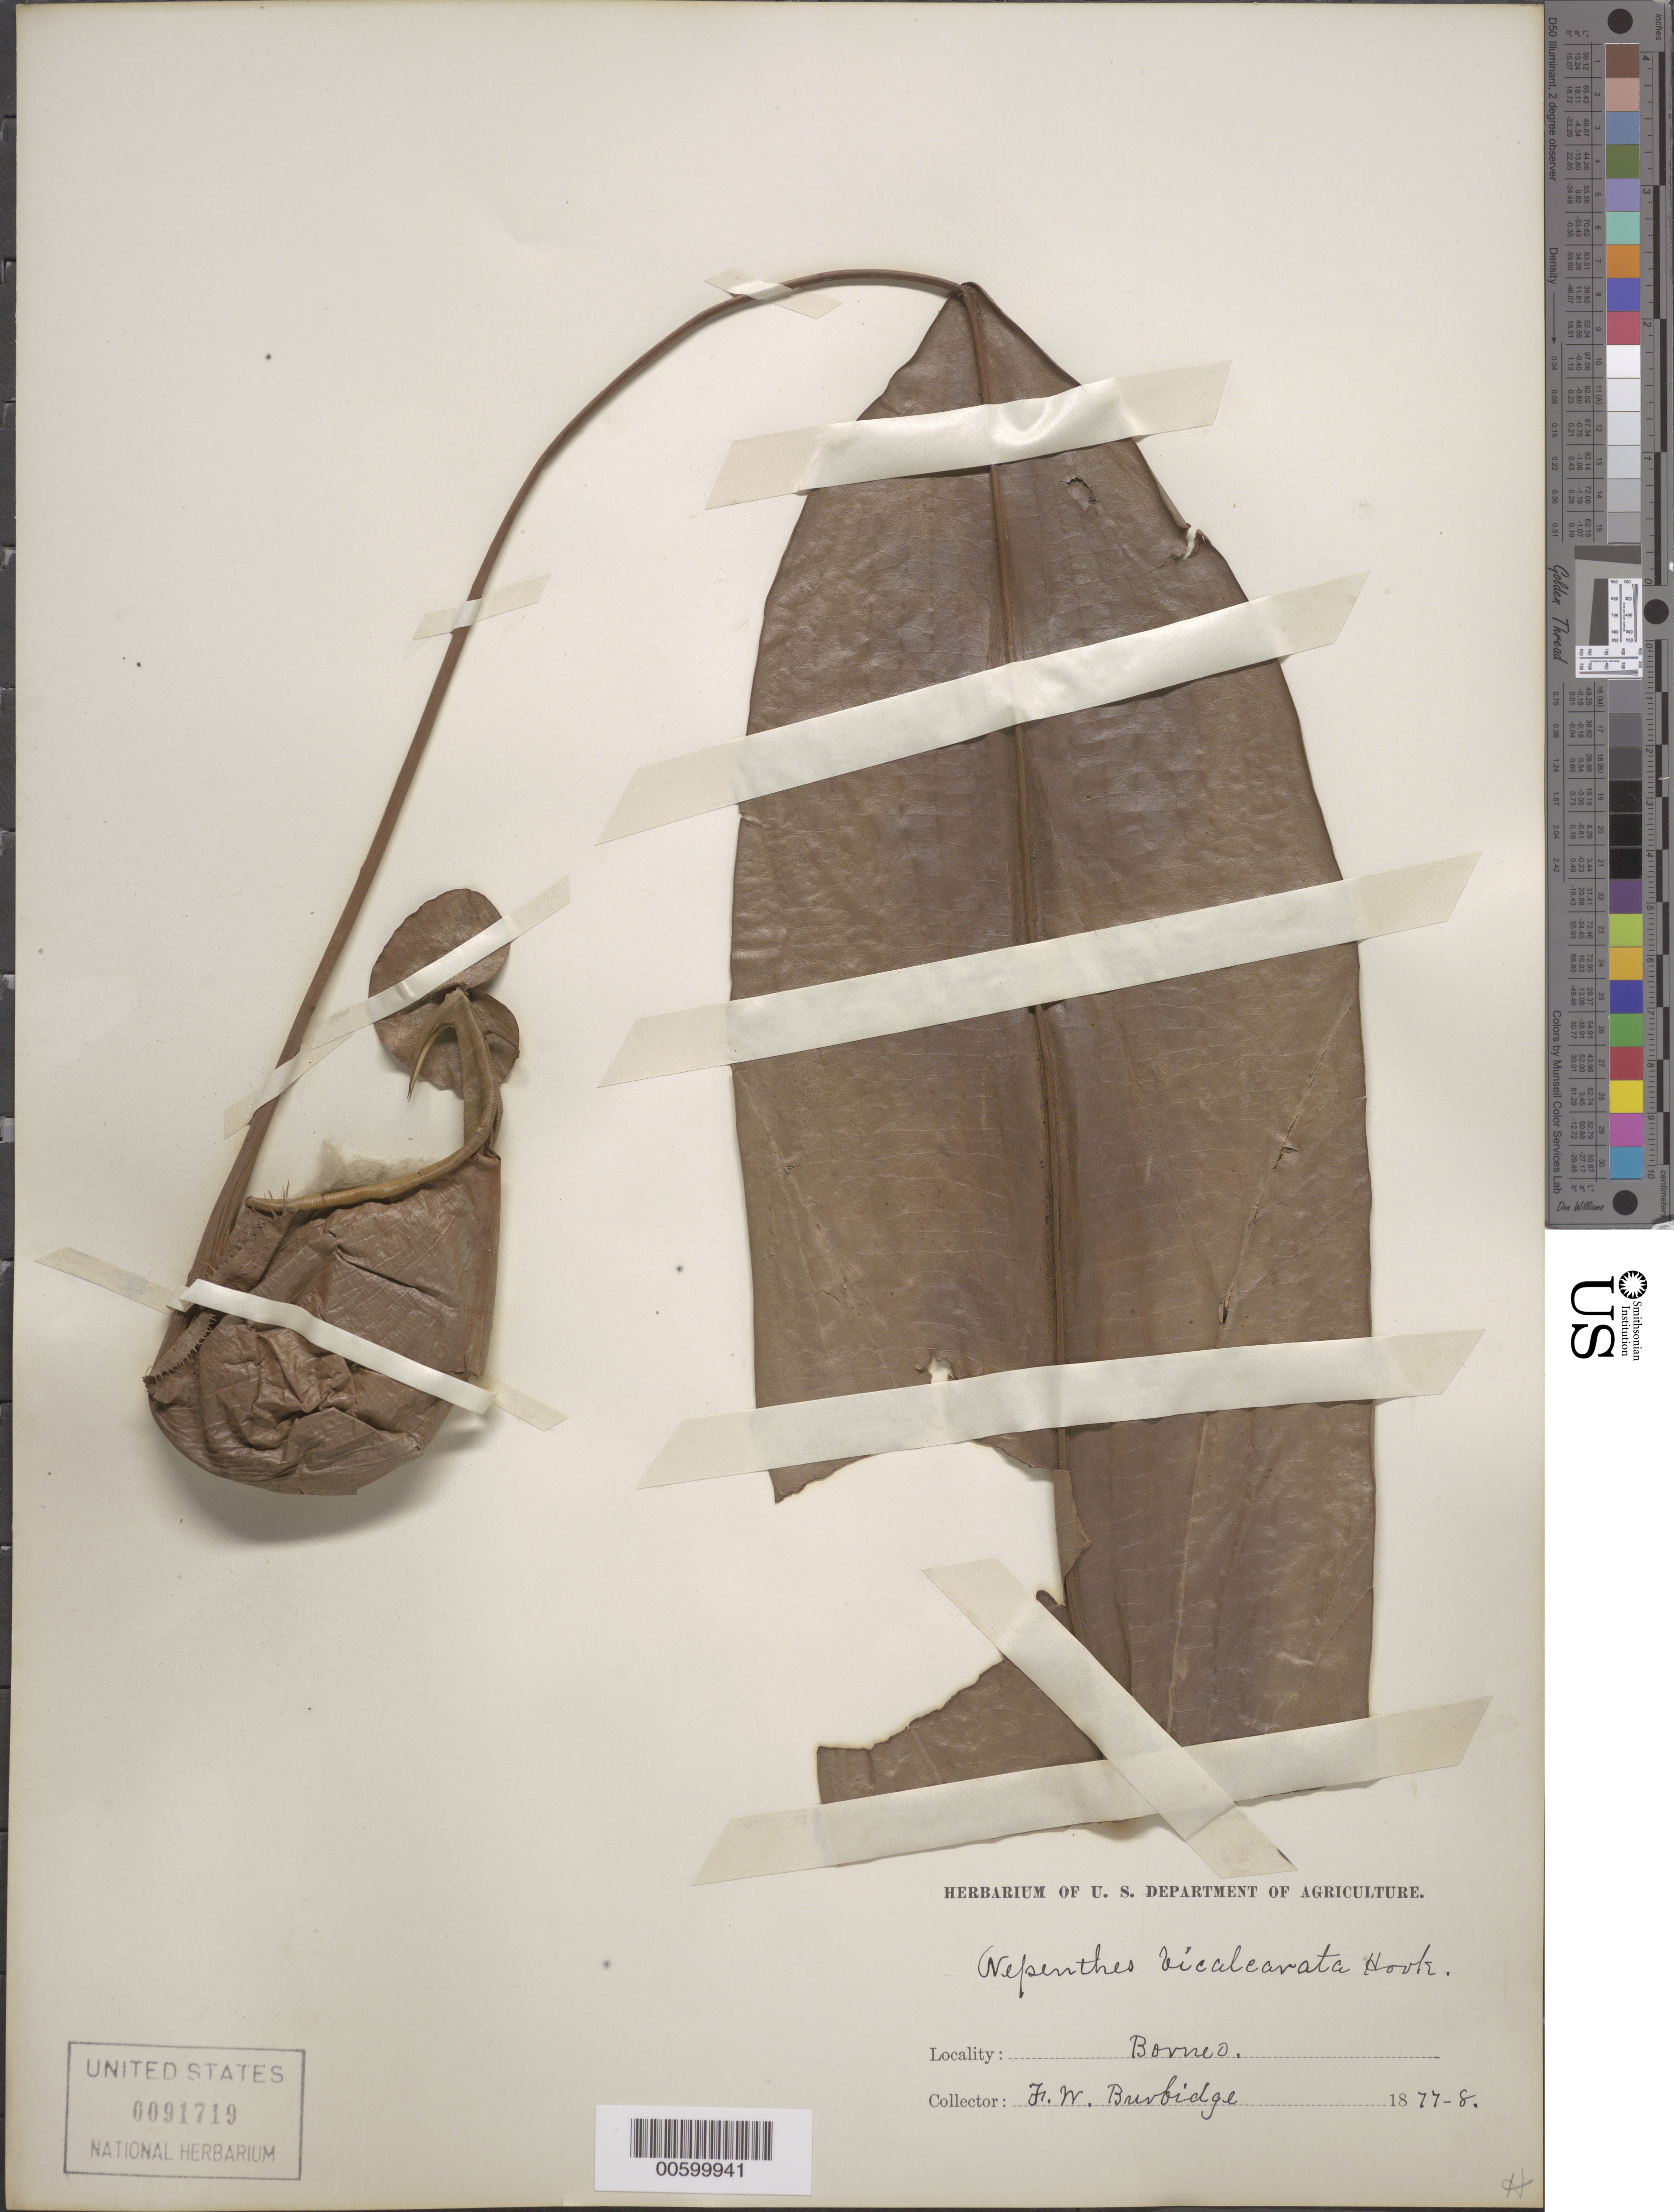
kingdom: Plantae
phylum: Tracheophyta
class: Magnoliopsida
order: Caryophyllales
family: Nepenthaceae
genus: Nepenthes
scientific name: Nepenthes bicalcarata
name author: Hook. f.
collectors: F. Burbidge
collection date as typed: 1877 to -- --- 1878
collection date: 1877/1878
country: Malaysia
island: Borneo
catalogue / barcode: US 91719